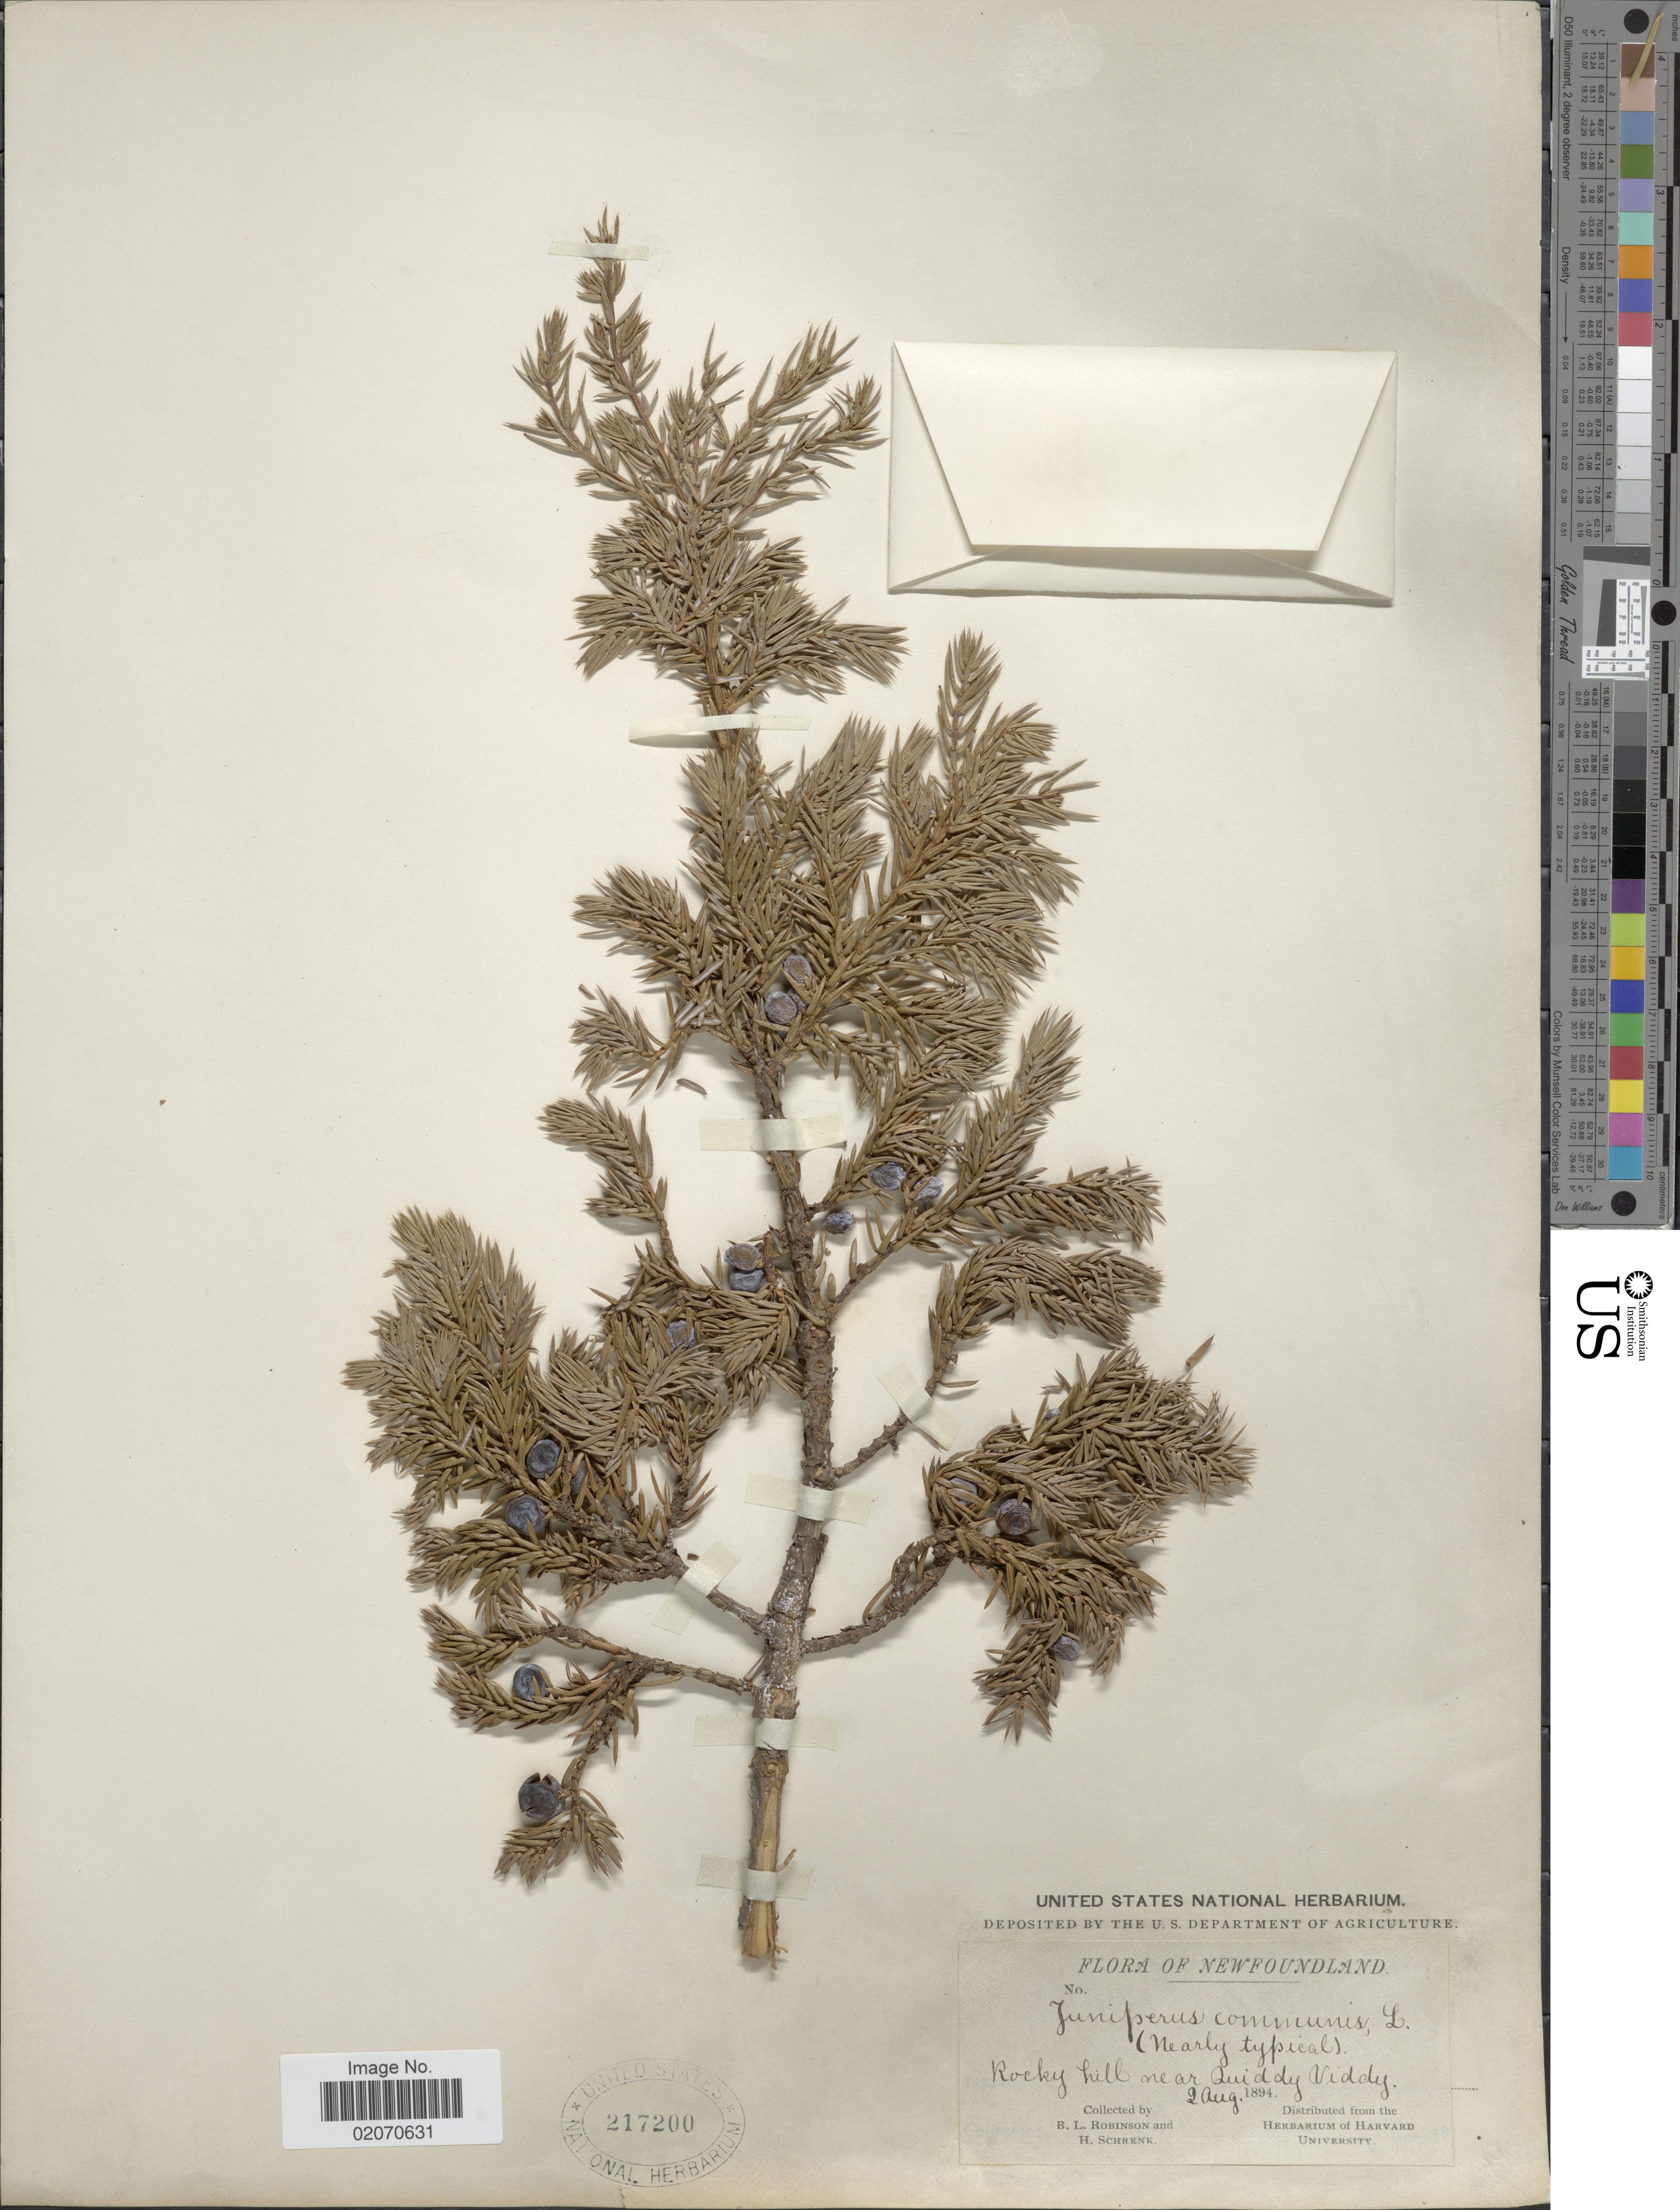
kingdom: Plantae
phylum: Tracheophyta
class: Pinopsida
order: Pinales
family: Cupressaceae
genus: Juniperus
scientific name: Juniperus communis var. depressa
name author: Pursh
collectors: B. L. Robinson & H. v. Schrenk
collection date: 1894-08-02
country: Canada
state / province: Newfoundland and Labrador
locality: Near Quiddy Viddy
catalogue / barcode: US 217200